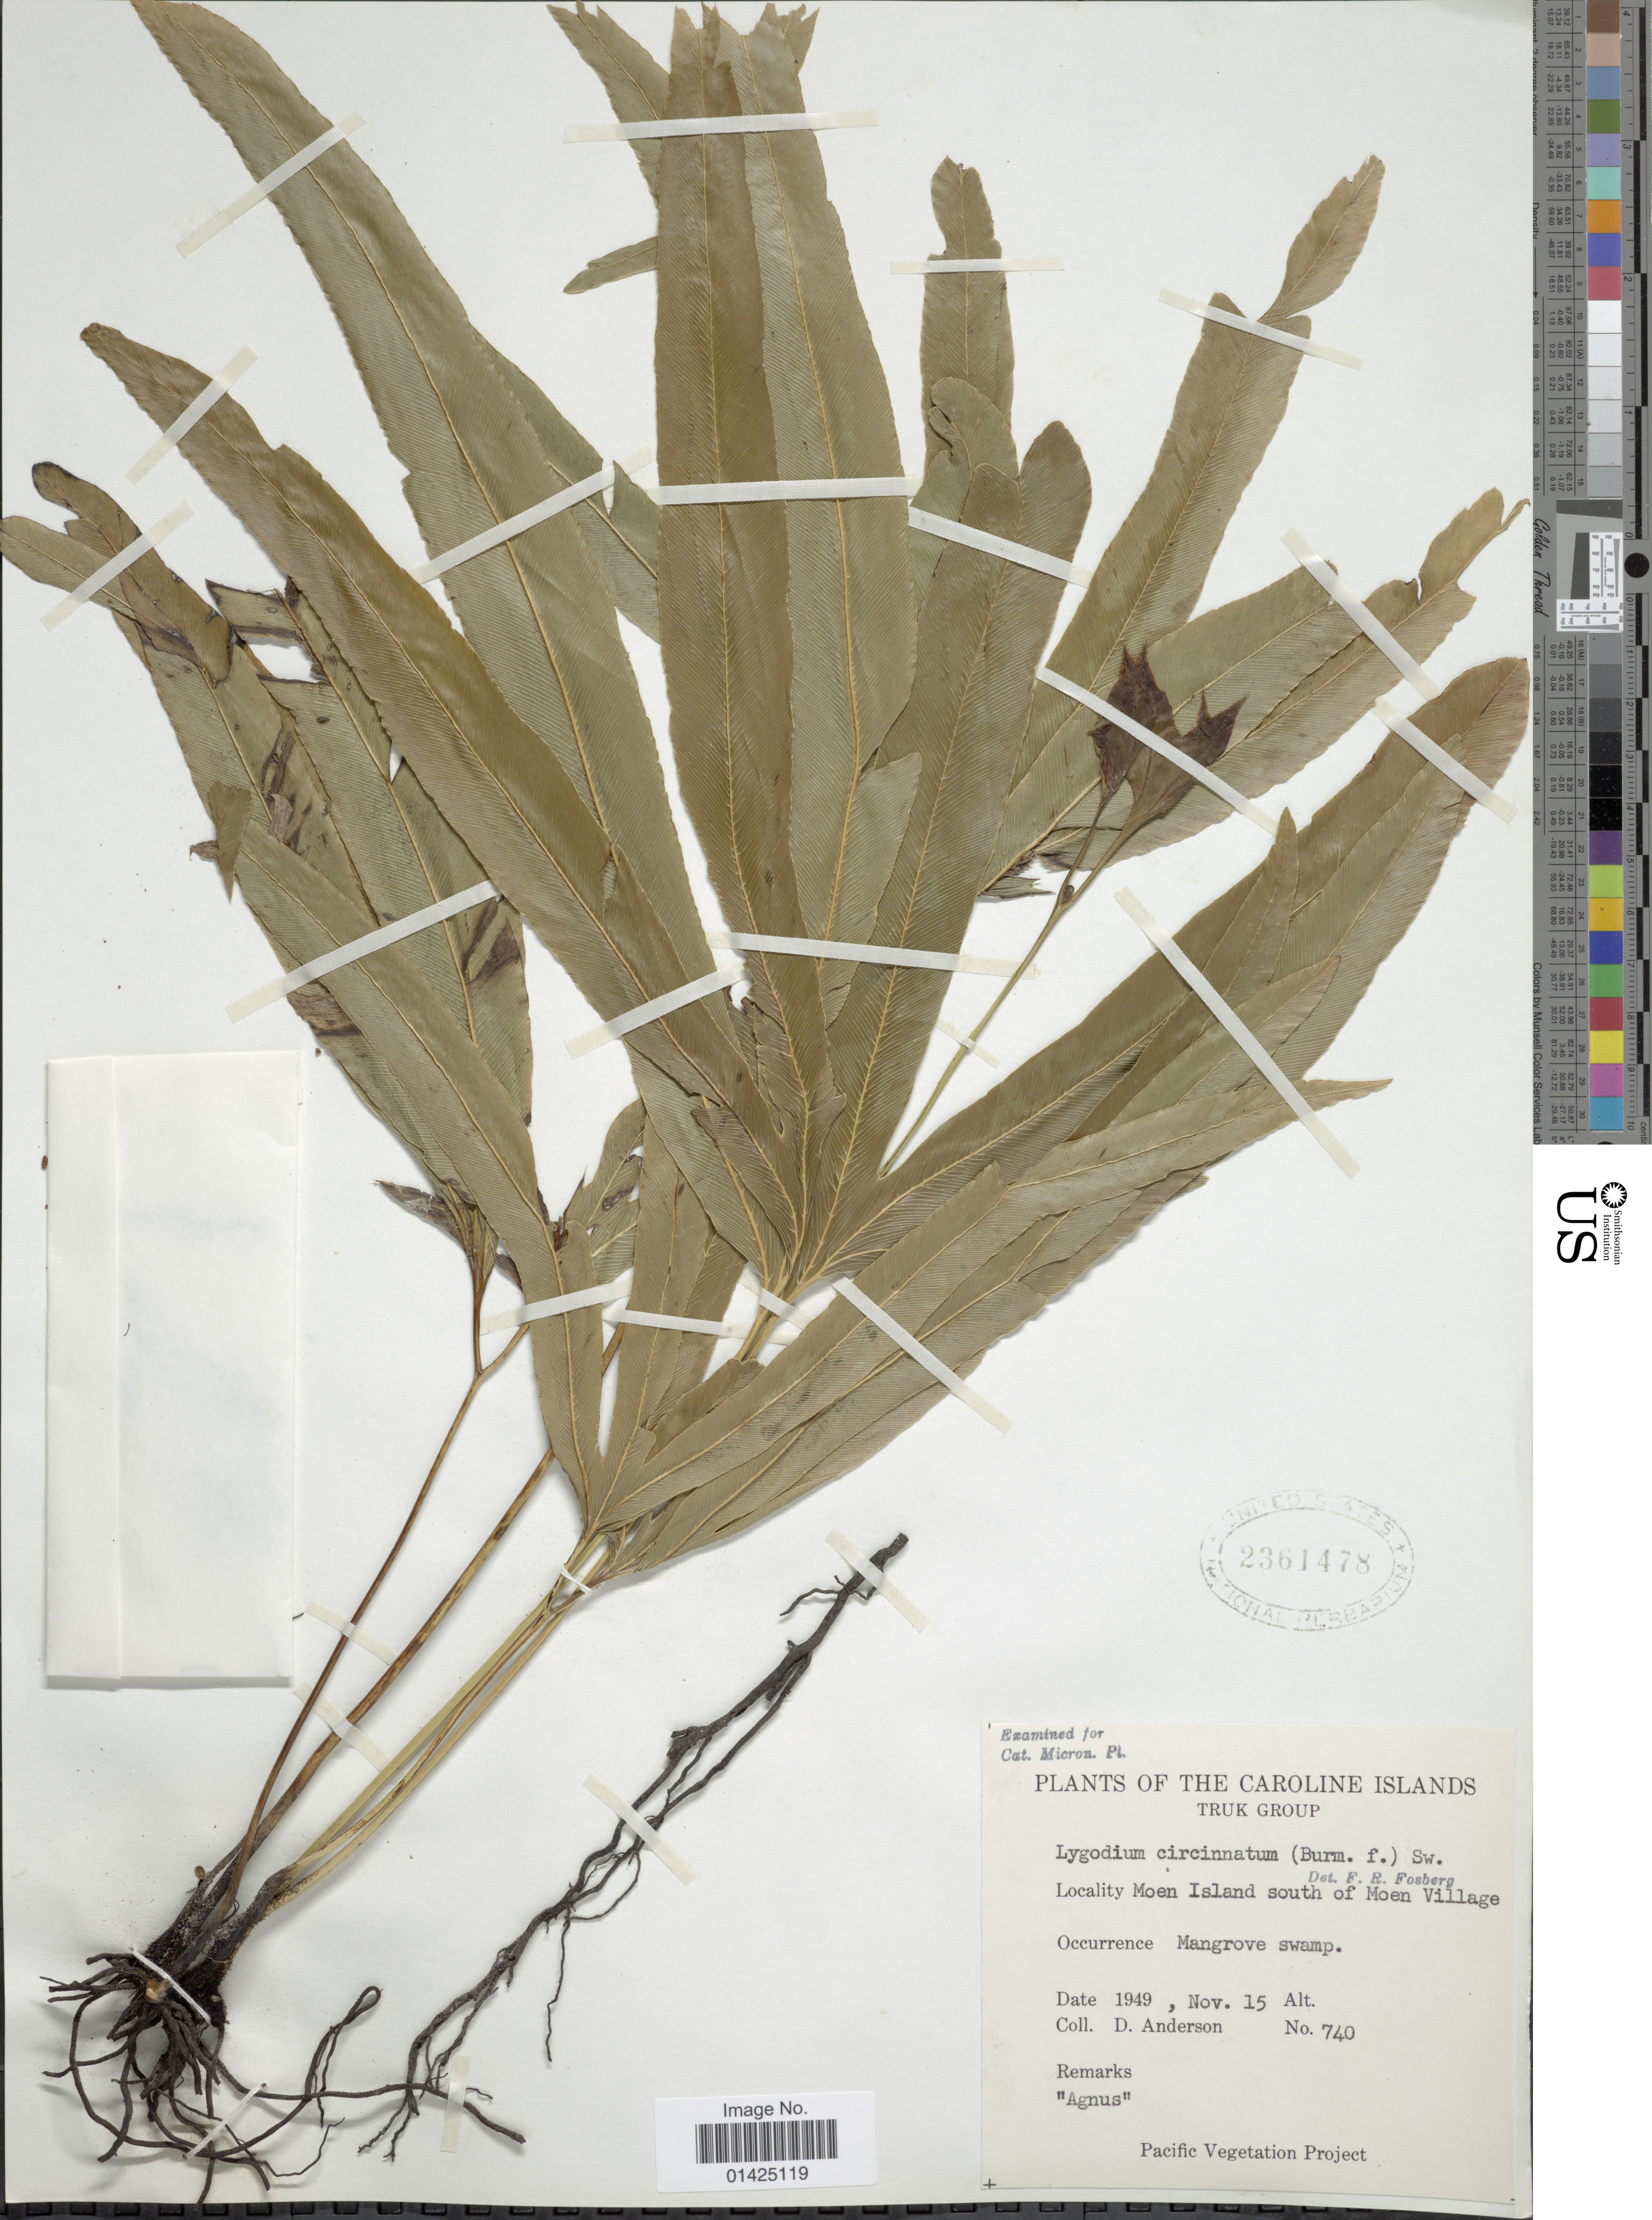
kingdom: Plantae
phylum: Tracheophyta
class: Polypodiopsida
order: Schizaeales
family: Lygodiaceae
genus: Lygodium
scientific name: Lygodium circinnatum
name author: (Burm. f.) Sw.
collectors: D. Anderson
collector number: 740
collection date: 1949-11-15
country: Micronesia, Federated States of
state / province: Truk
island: Moen [Wono]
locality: Moen Island south of Moen Village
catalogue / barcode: US 231478